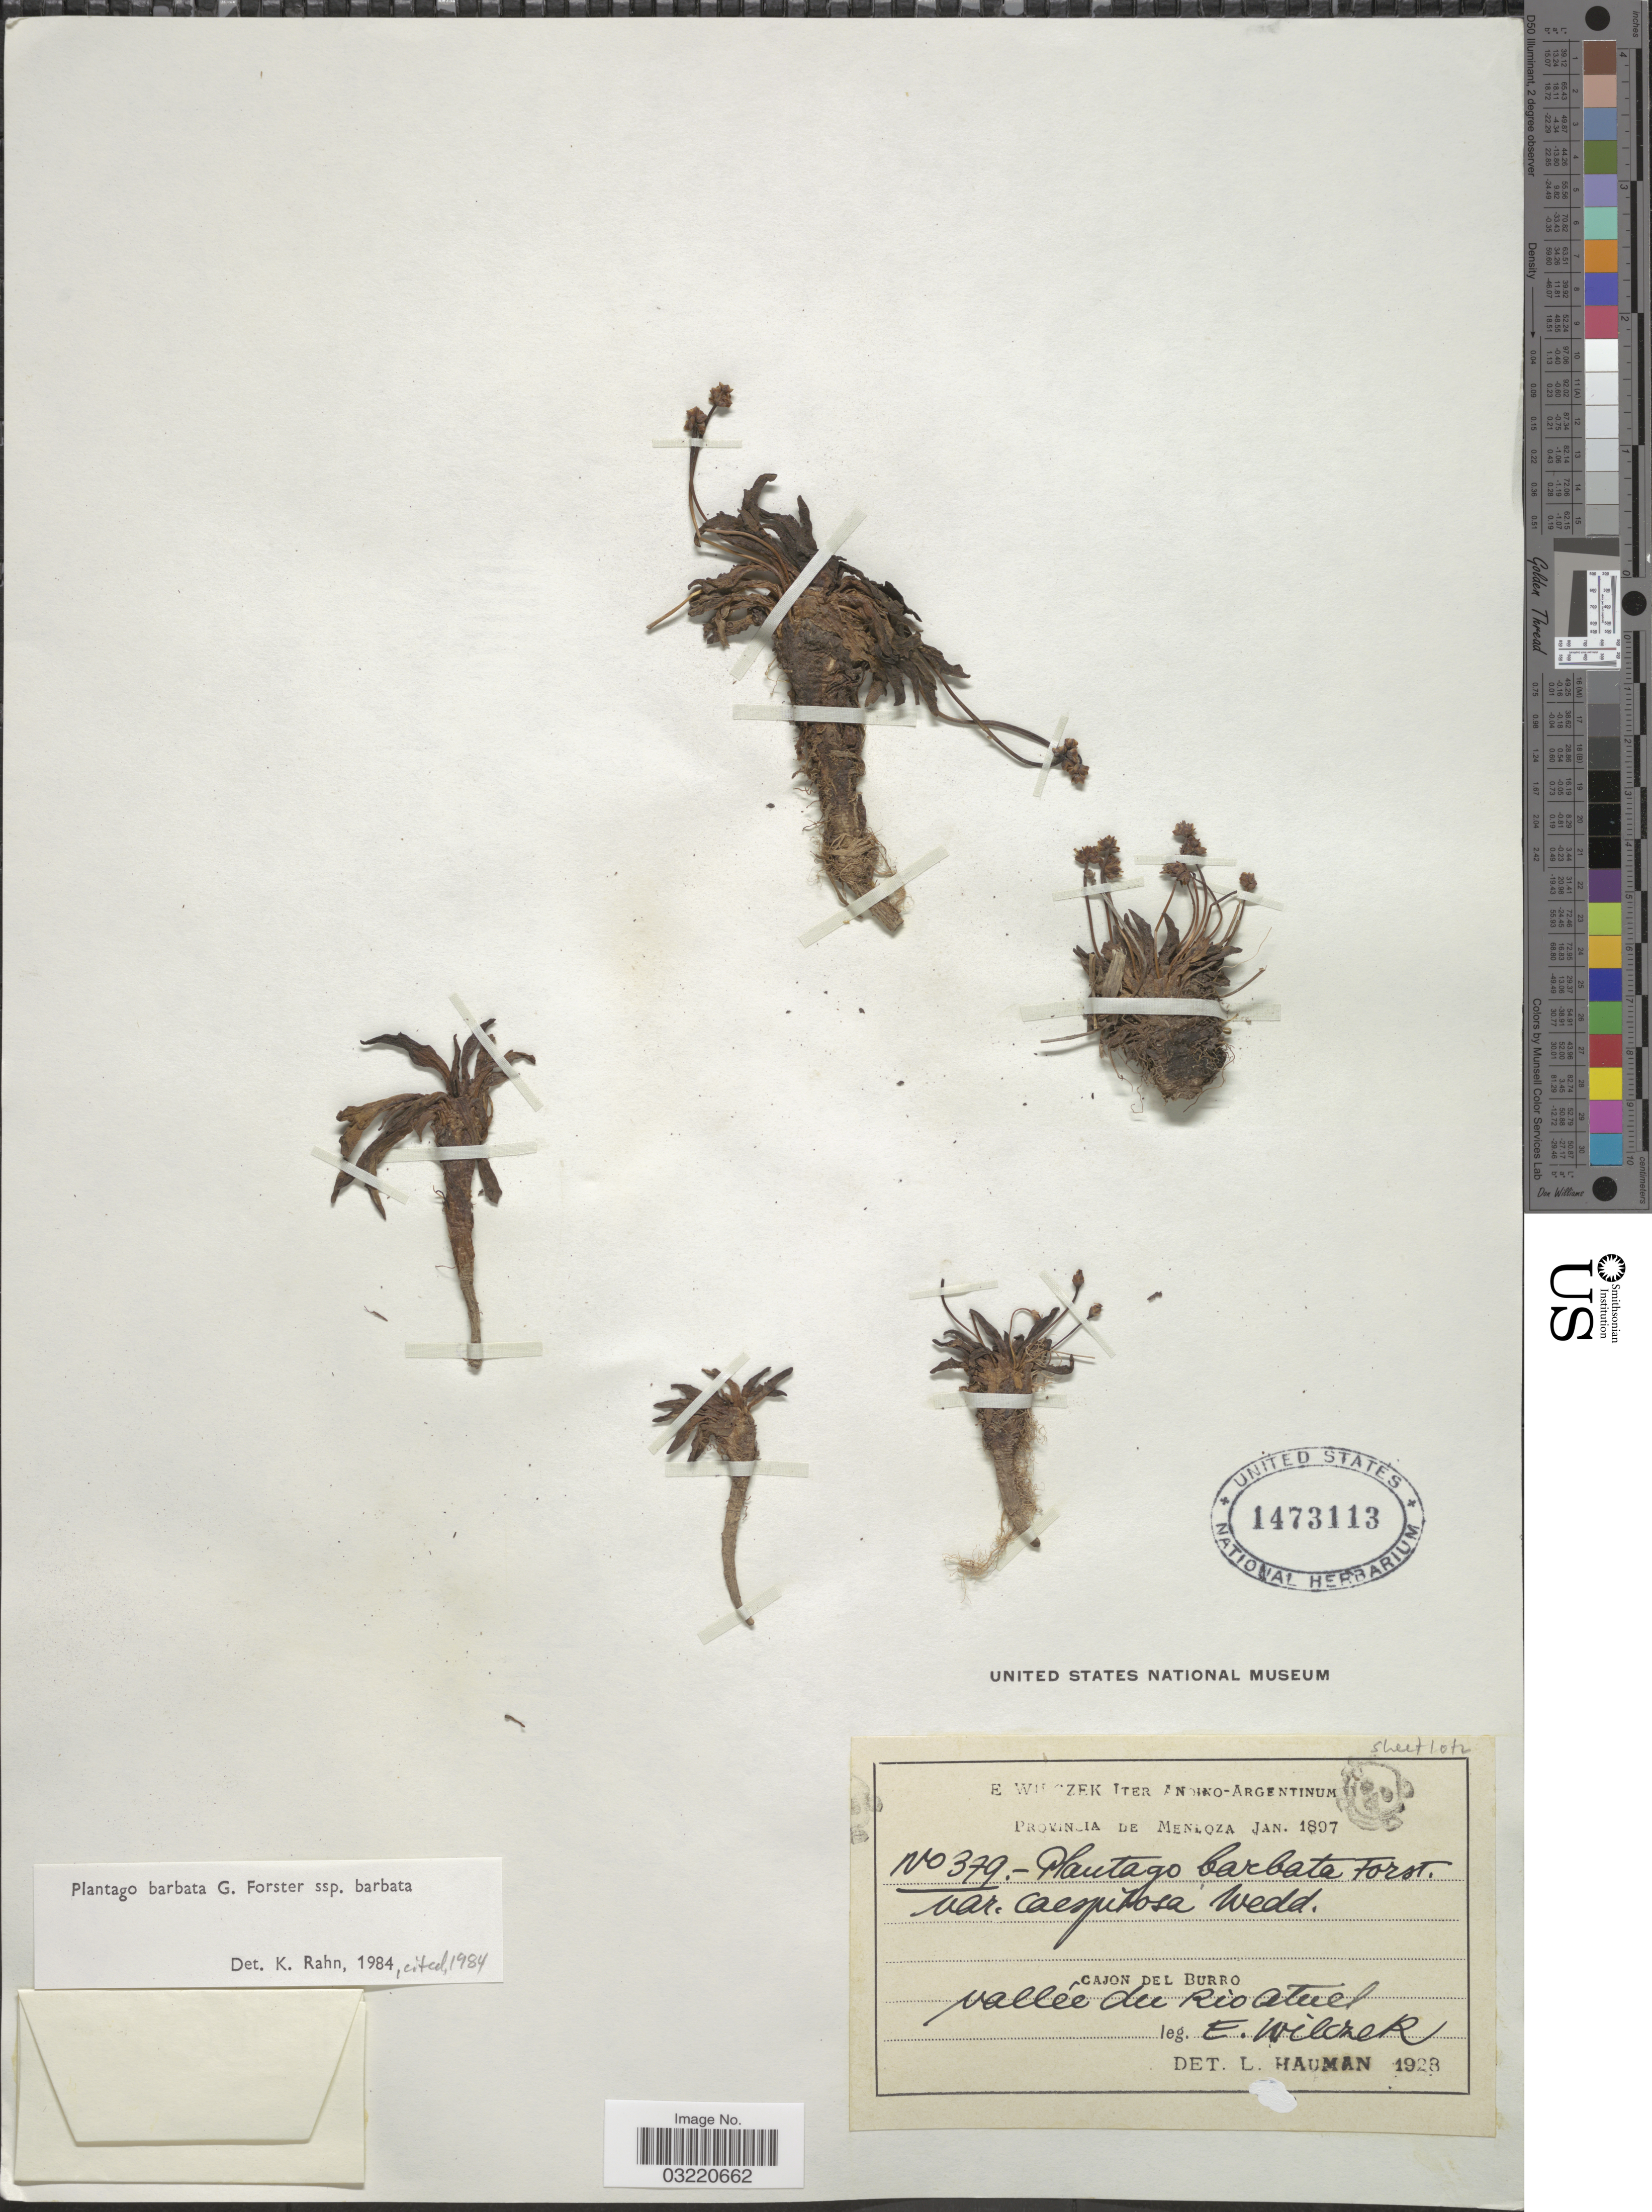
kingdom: Plantae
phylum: Tracheophyta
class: Magnoliopsida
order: Lamiales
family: Plantaginaceae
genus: Plantago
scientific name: Plantago barbata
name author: G. Forst.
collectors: E. Wilczek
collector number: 379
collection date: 1897-01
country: Argentina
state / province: Mendoza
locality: Cajon del Burro valle du Rio Atuel.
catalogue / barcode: US 1473113